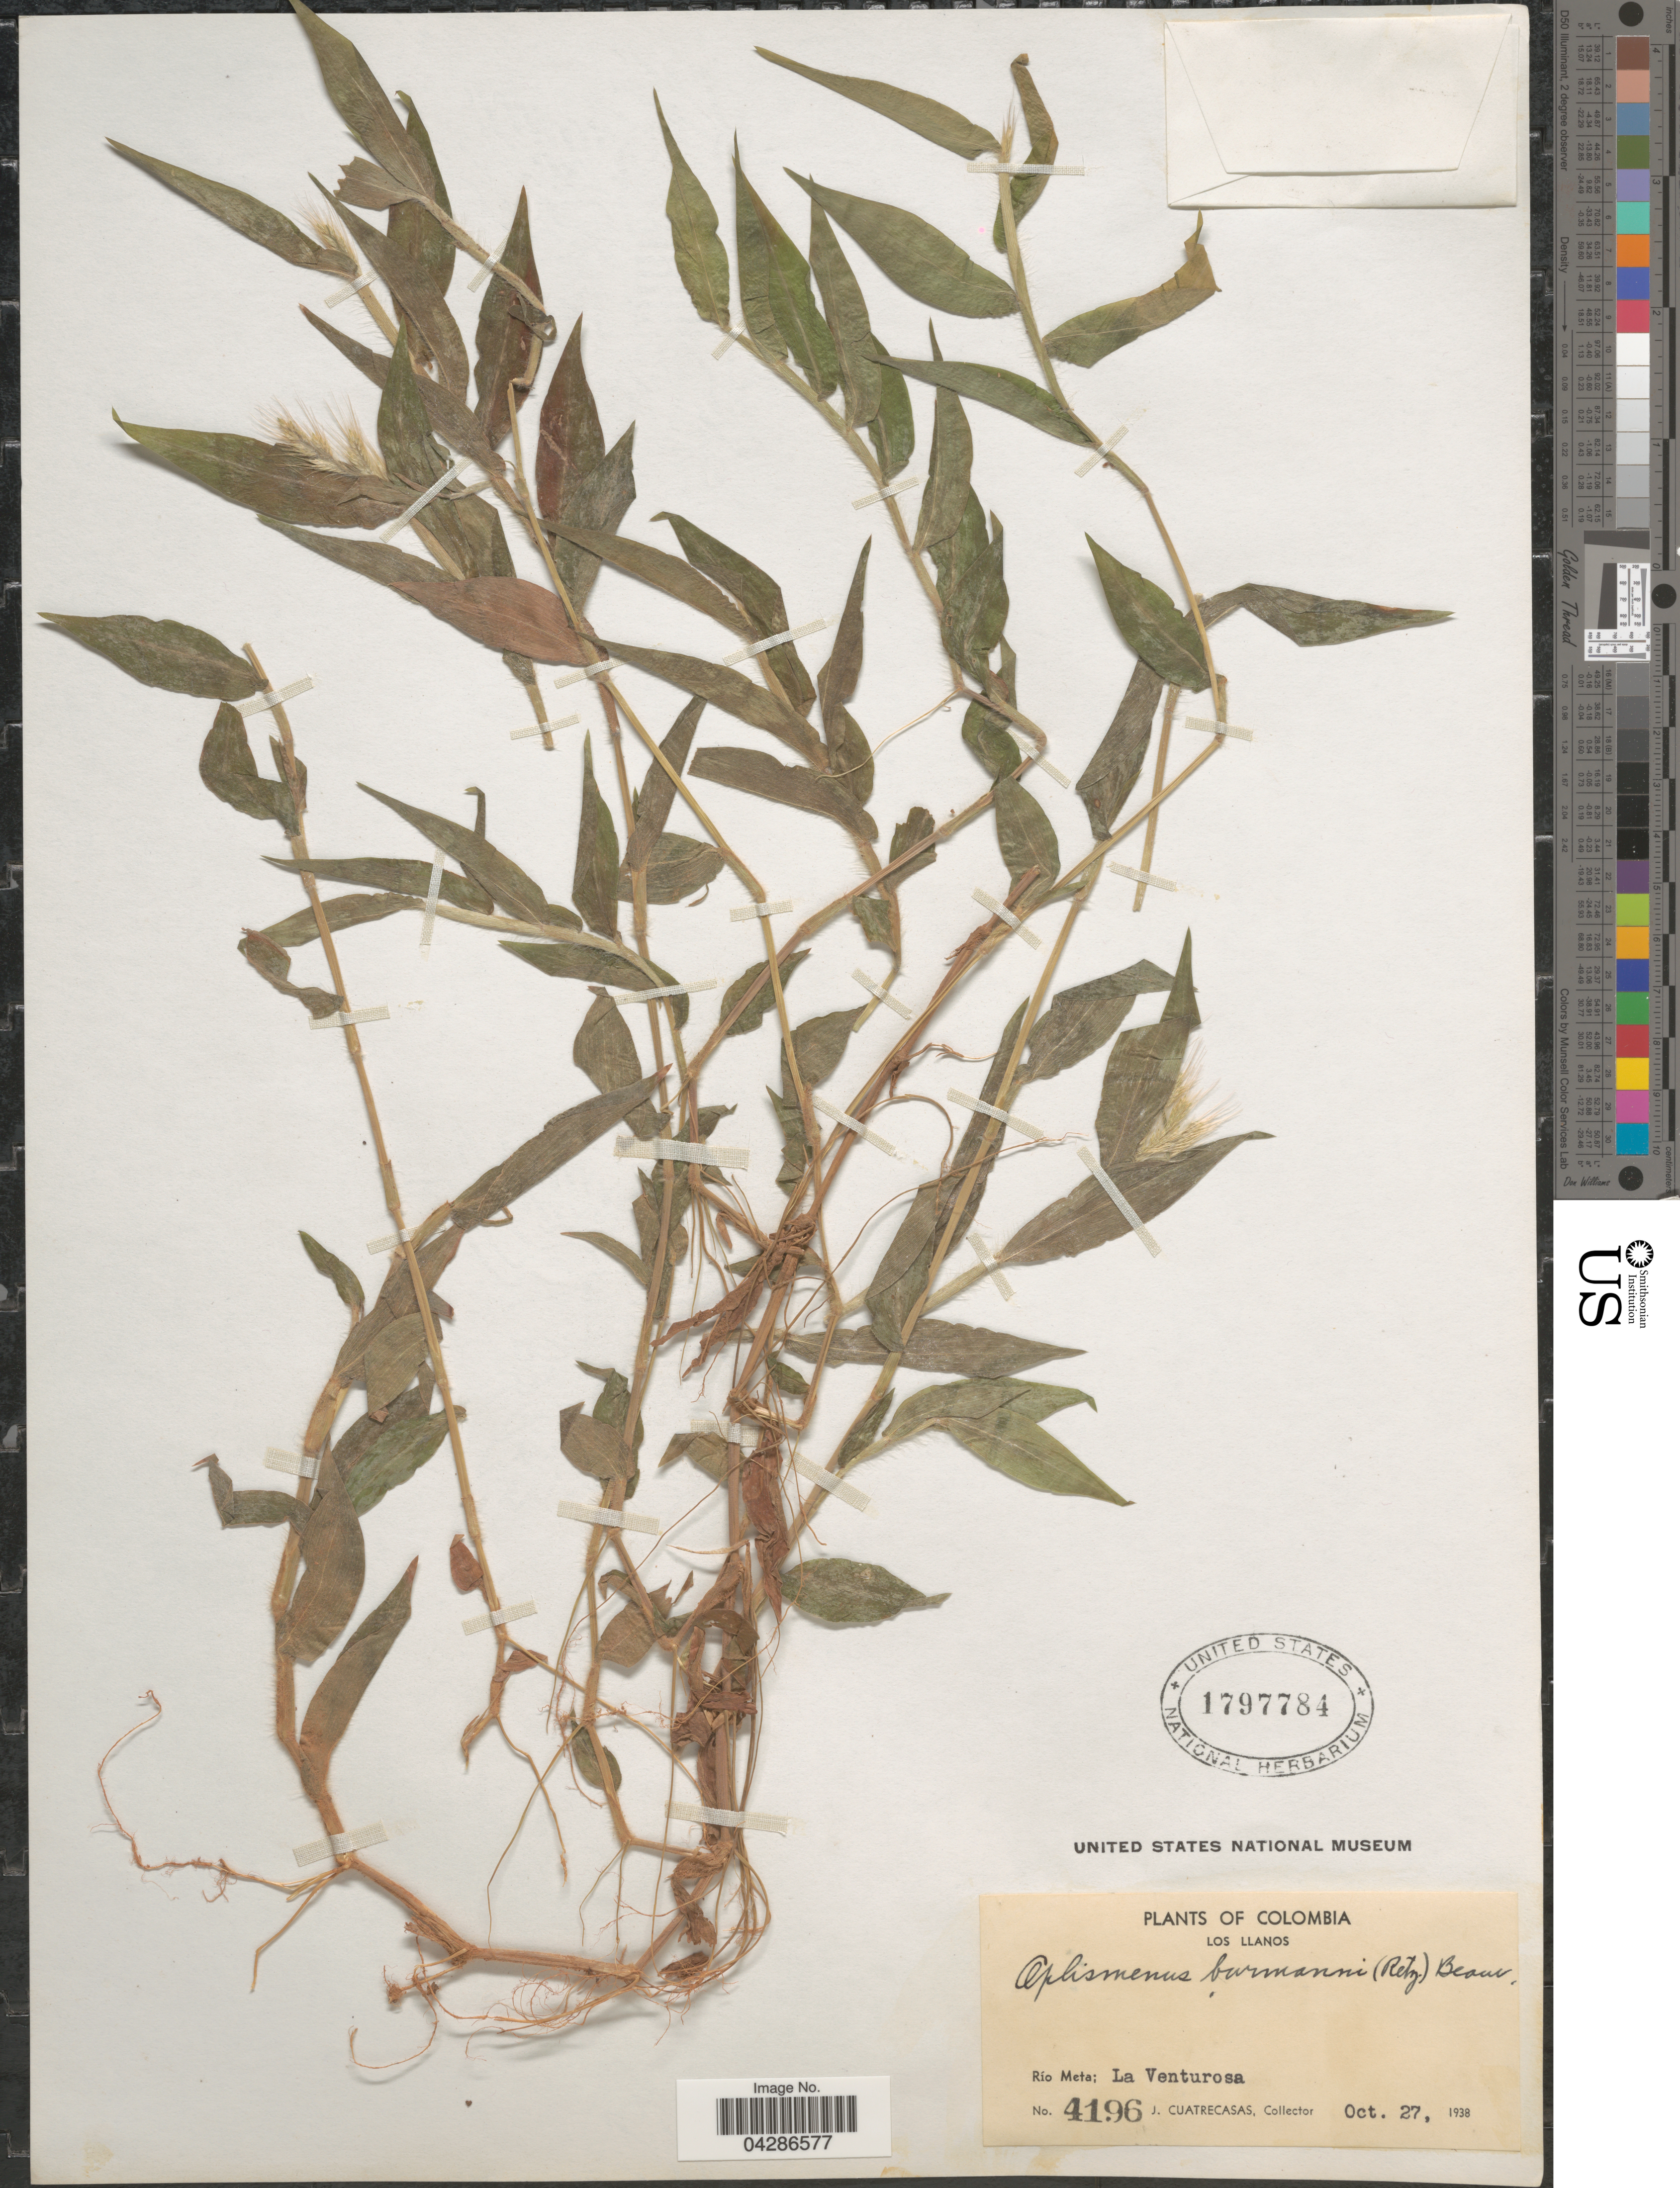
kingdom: Plantae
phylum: Tracheophyta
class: Liliopsida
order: Poales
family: Poaceae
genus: Oplismenus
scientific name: Oplismenus burmannii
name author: (Retz.) P. Beauv.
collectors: J. Cuatrecasas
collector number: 4196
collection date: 1938-10-27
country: Colombia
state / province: Meta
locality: Los Llanos. Río Meta; La Venturosa.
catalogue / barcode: US 1797784